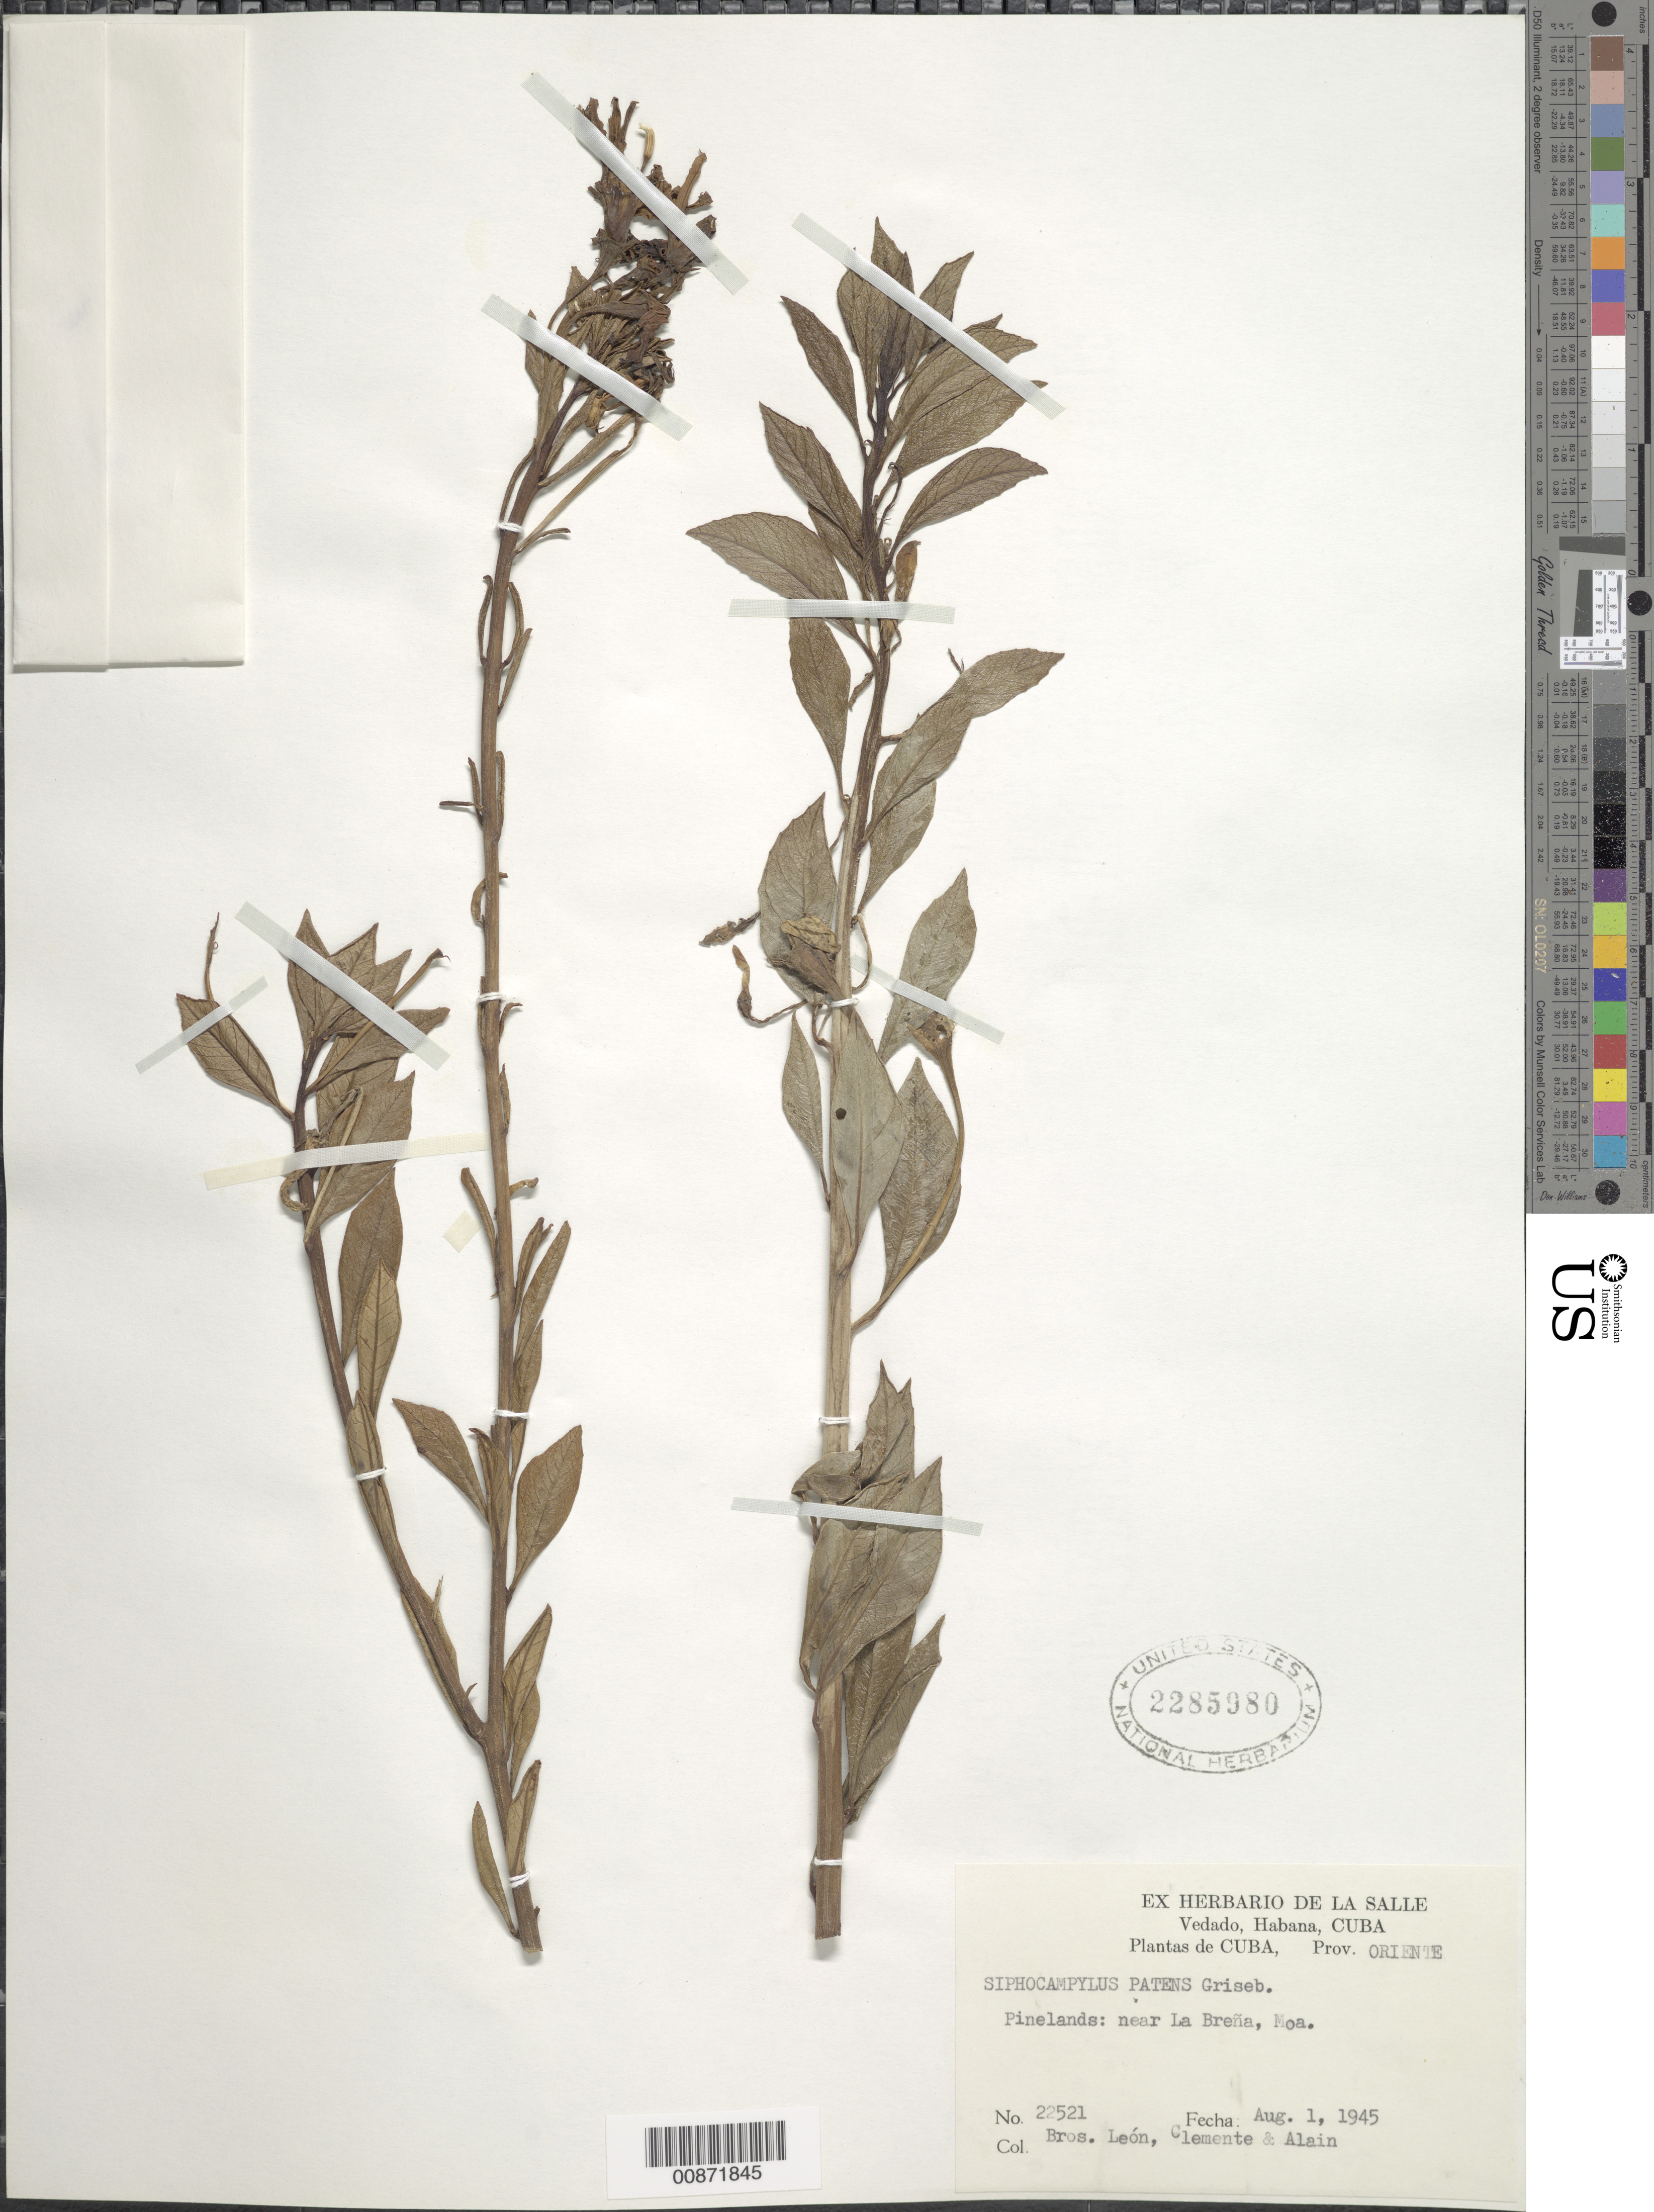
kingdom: Plantae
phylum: Tracheophyta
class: Magnoliopsida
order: Asterales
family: Campanulaceae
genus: Siphocampylus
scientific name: Siphocampylus patens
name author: Griseb.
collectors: Bro. León, Bro. Clemente & A. H. Liogier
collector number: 22521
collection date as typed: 01 Aug 1945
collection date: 1945-08-01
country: Cuba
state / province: Oriente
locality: Near La Breña, Moa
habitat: Pinelands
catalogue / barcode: US 2285980